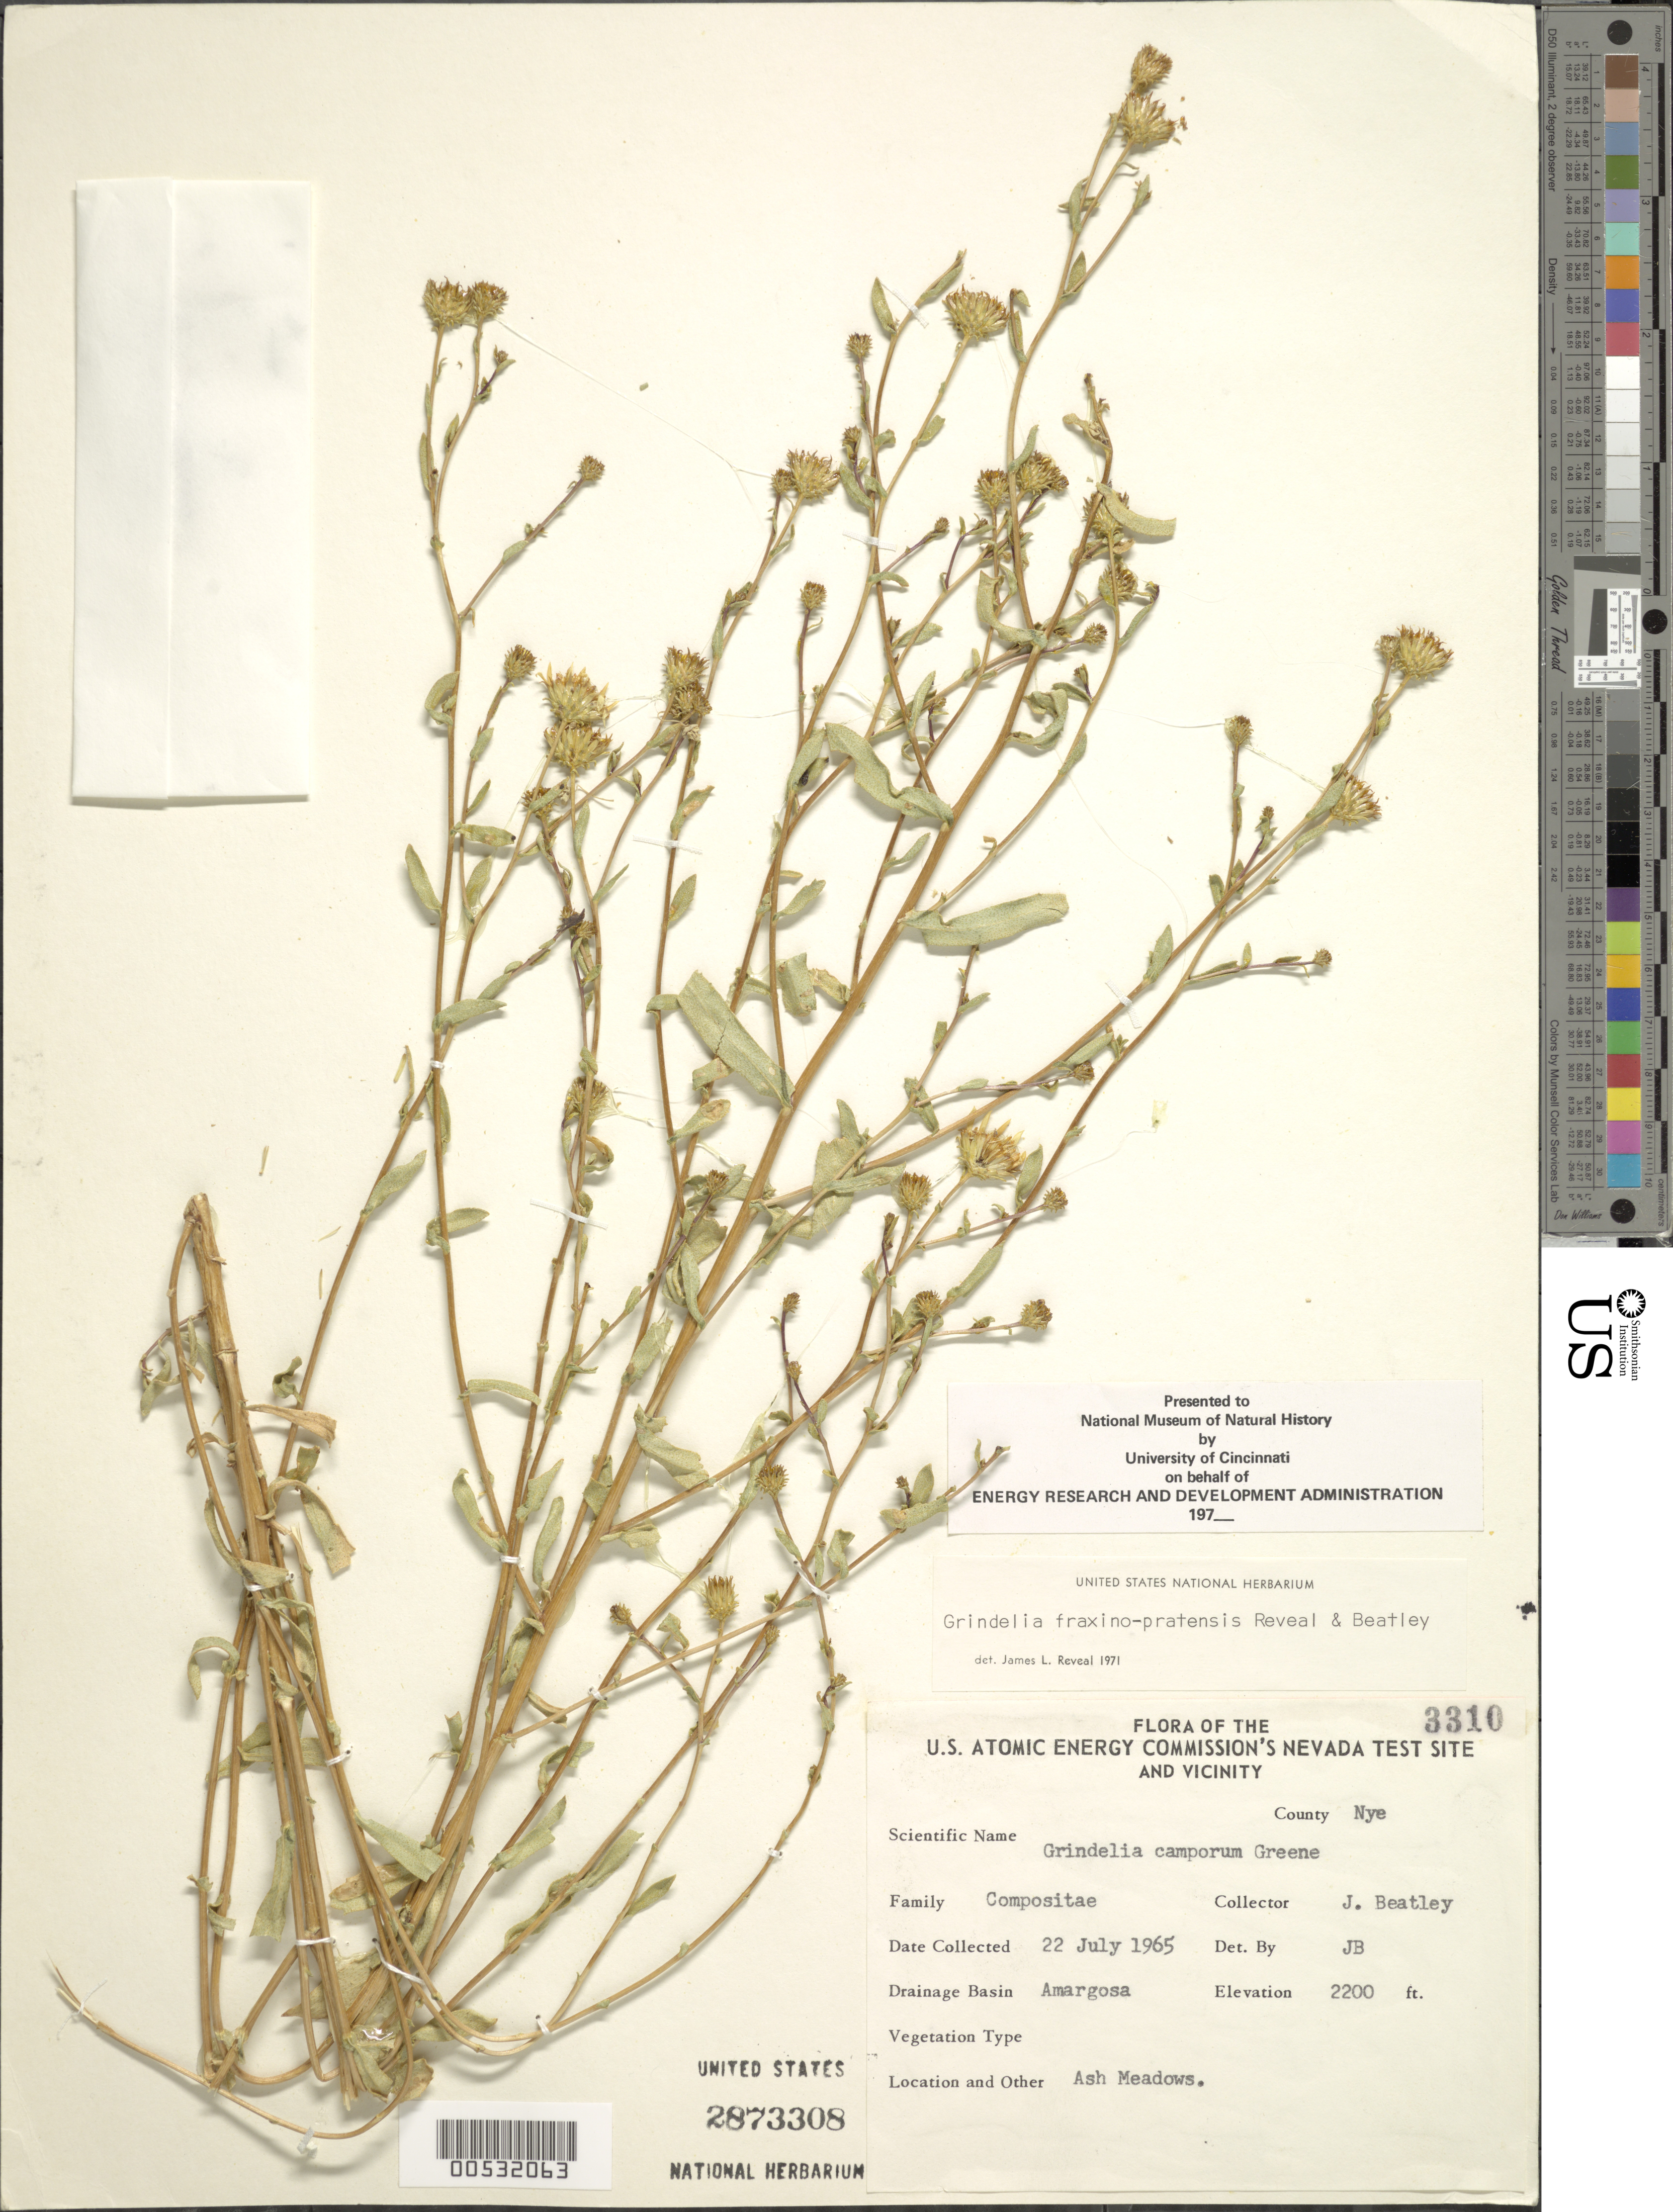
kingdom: Plantae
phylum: Tracheophyta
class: Magnoliopsida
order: Asterales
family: Asteraceae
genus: Grindelia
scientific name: Grindelia fraxino-pratensis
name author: Reveal & Beatley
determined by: Reveal, J. L.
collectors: J. C. Beatley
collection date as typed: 22 Jul 1965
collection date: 1965-07-22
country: United States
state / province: Nevada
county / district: Nye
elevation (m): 670.5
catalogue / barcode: US 2873308